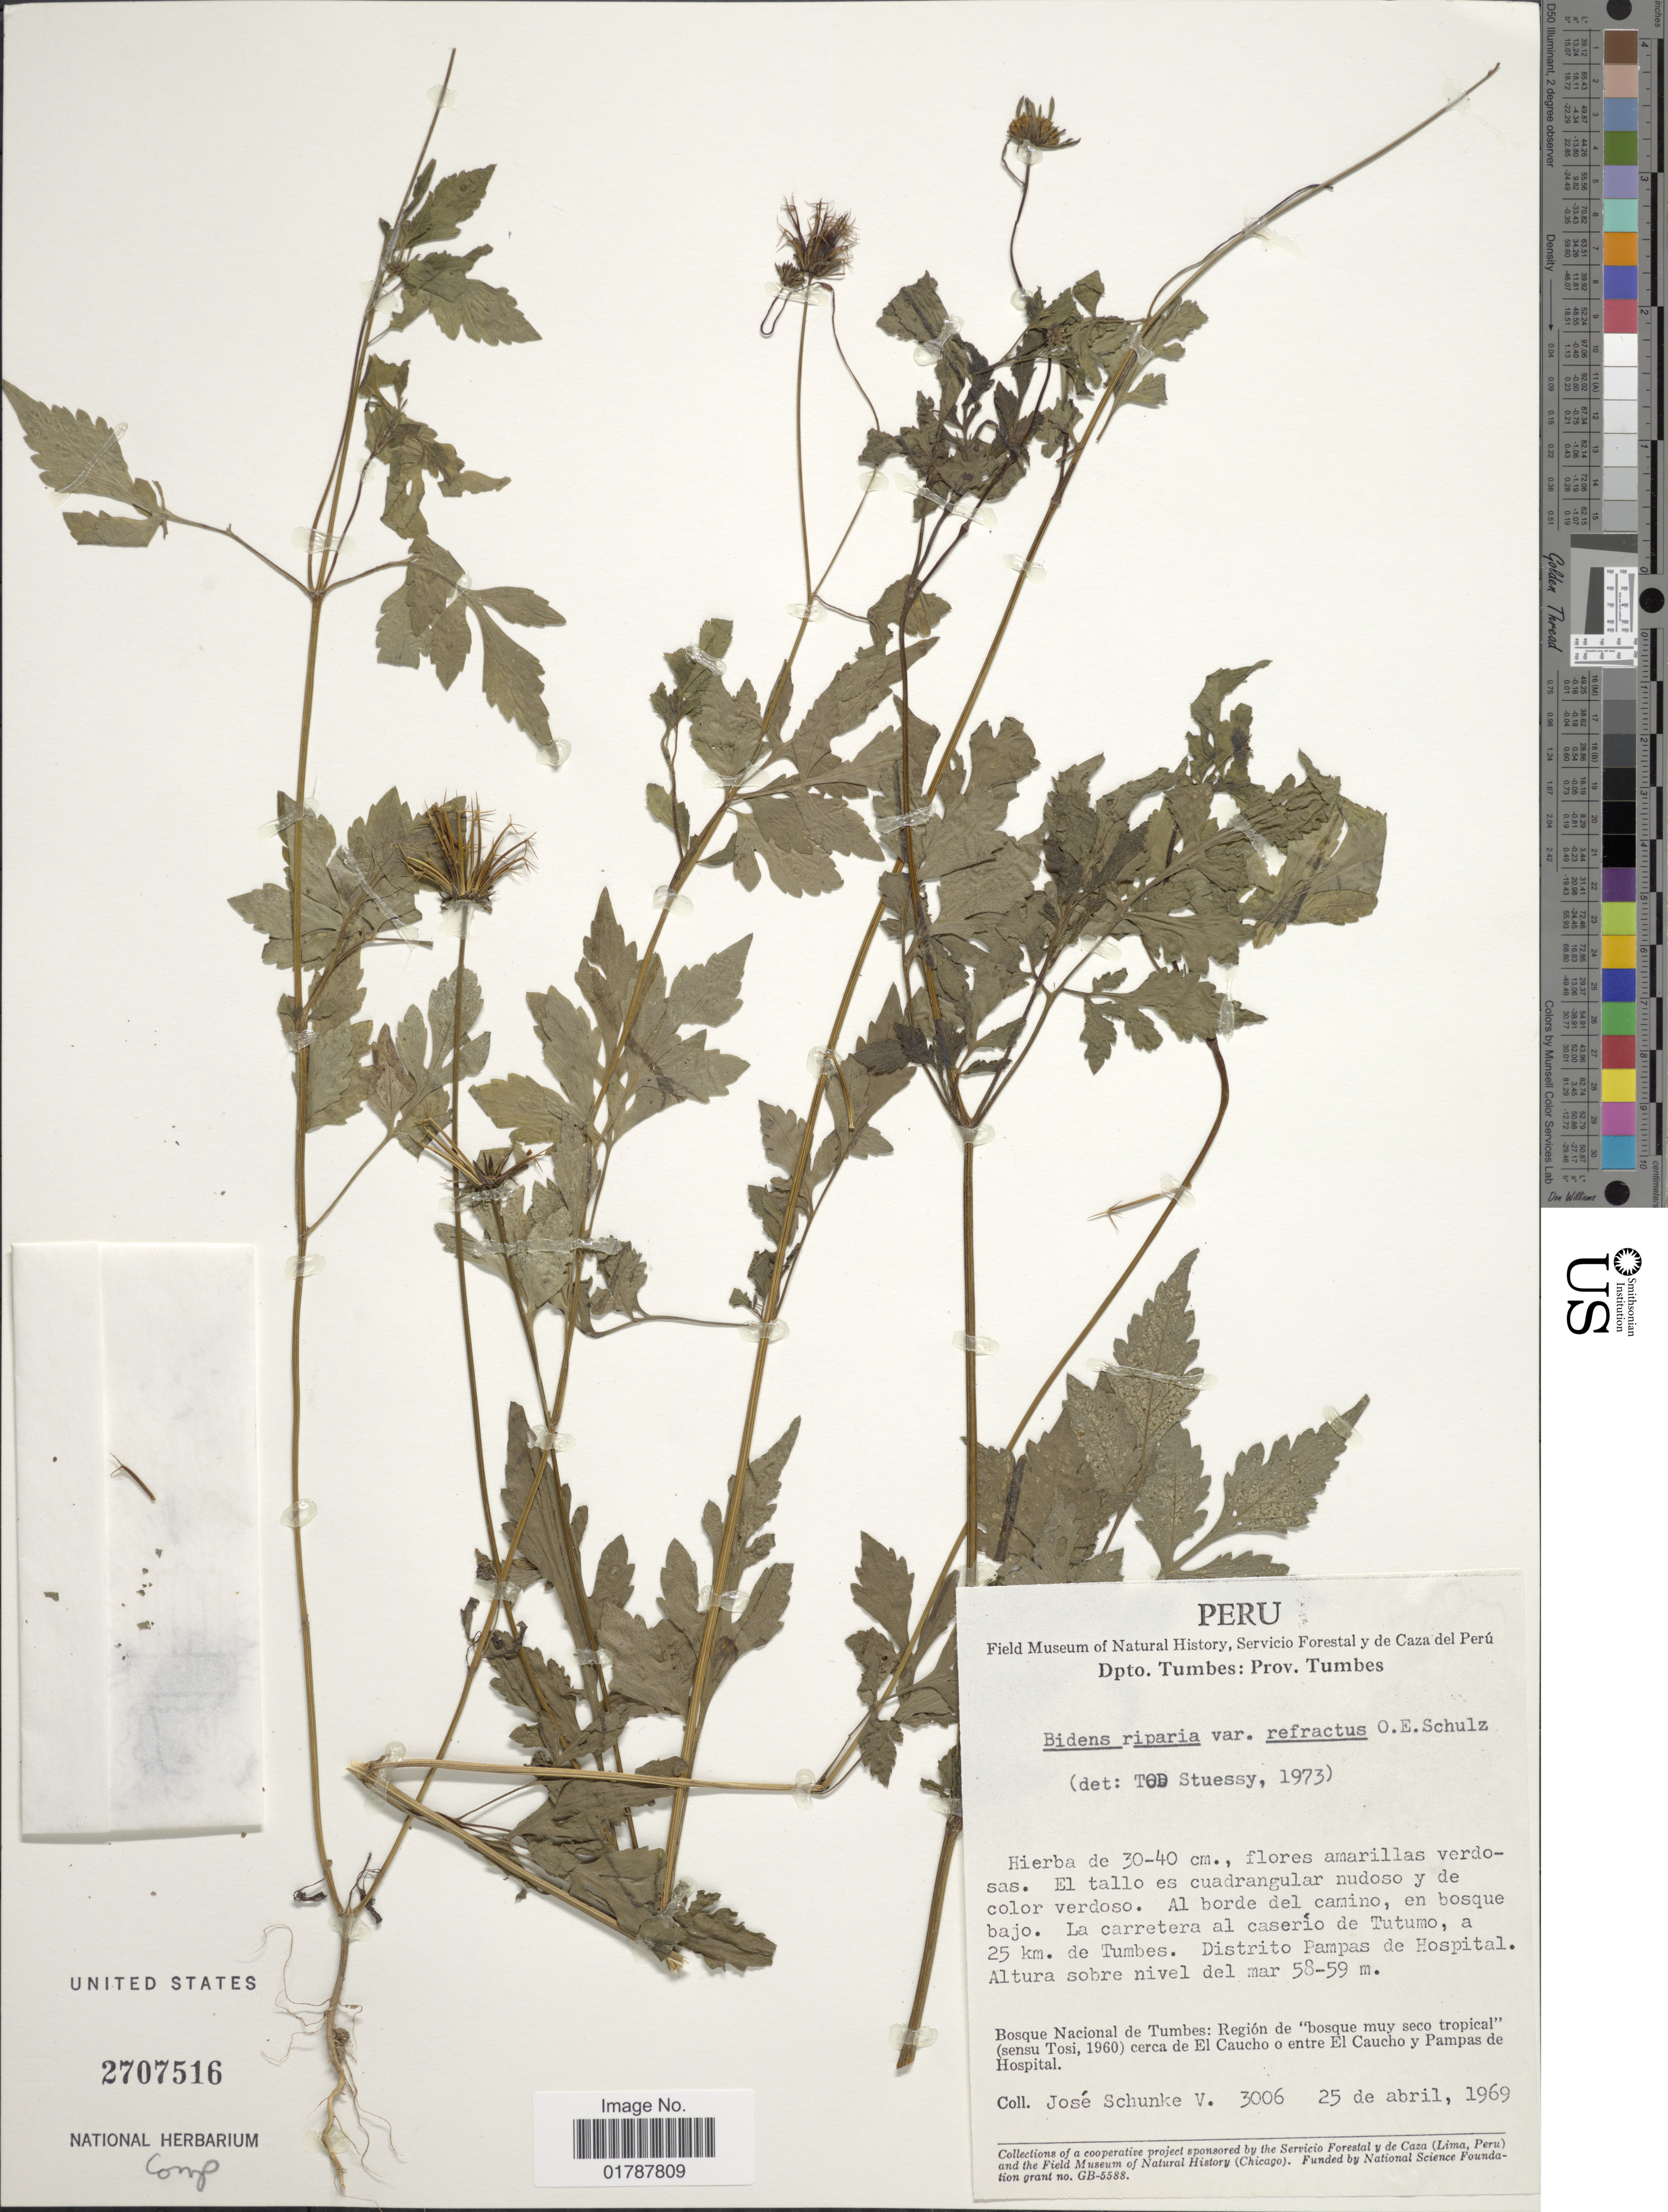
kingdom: Plantae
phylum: Tracheophyta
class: Magnoliopsida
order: Asterales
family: Asteraceae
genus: Bidens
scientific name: Bidens riparia var. refracta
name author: (Brandegee) O.E. Schulz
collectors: J. Schunke Vigo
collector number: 3006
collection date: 1969-04-25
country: Peru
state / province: Tumbes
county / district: Tumbes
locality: Dpto. Tumbes, Prov. Tumbes, Al borde del camino, en bosque bajo, La carretera al caserio de Tutumo, a 25 km. de Tumbes. Distrito Pampas de Hospital, Bosque Nacional de Tumbes: Region de bosque muy seco tropical (sensu Tosi, 1960), cerca de El Caucho o entre El Cuacho y Pampas de Hospital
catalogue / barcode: US 2707516